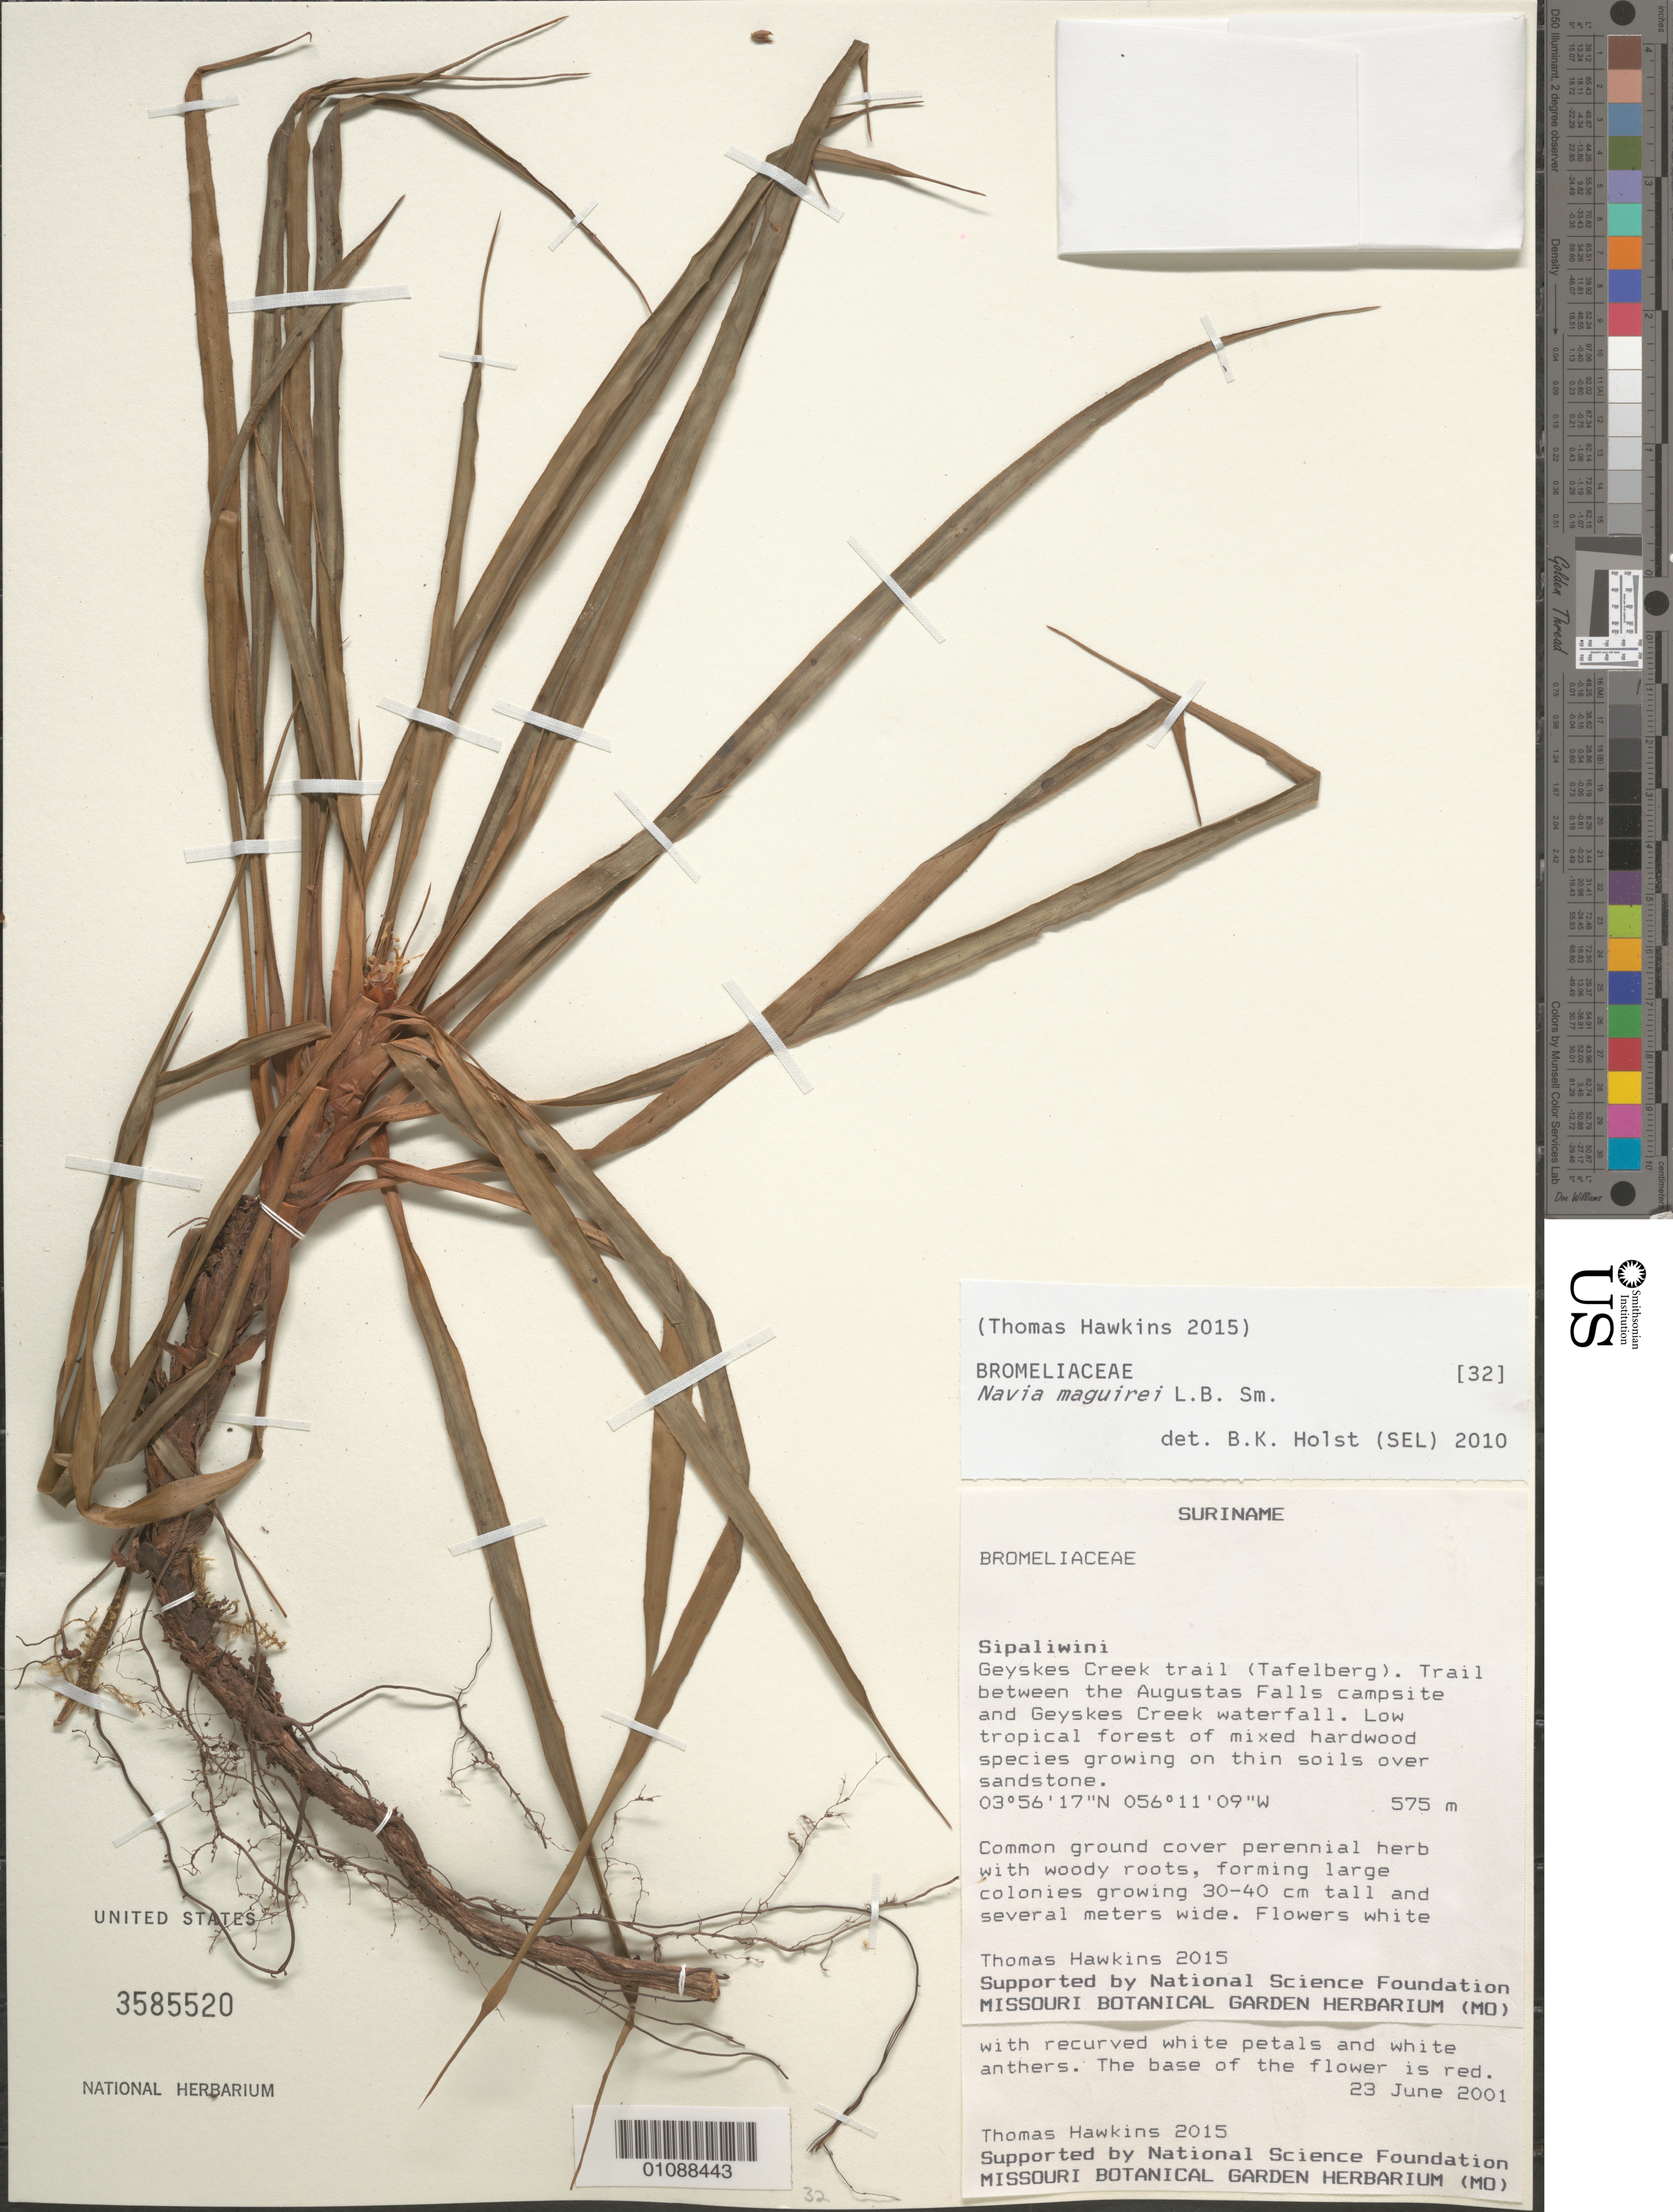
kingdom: Plantae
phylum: Tracheophyta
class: Liliopsida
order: Poales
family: Bromeliaceae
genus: Navia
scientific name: Navia maguirei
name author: L.B. Sm.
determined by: Holst, Bruce K.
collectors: T. Hawkins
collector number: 2015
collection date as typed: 23-Jun-01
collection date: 2001-06-23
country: Suriname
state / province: Sipaliwini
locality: Tafelberg (Table Mountain), Gekyskes Creek trail, trail between the Augustus Falls campsidte and the Geyskes Creek waterfall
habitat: Low tropical forest of mixed hardwood species growing on thin soils over sandstone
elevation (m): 575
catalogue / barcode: US 3585520